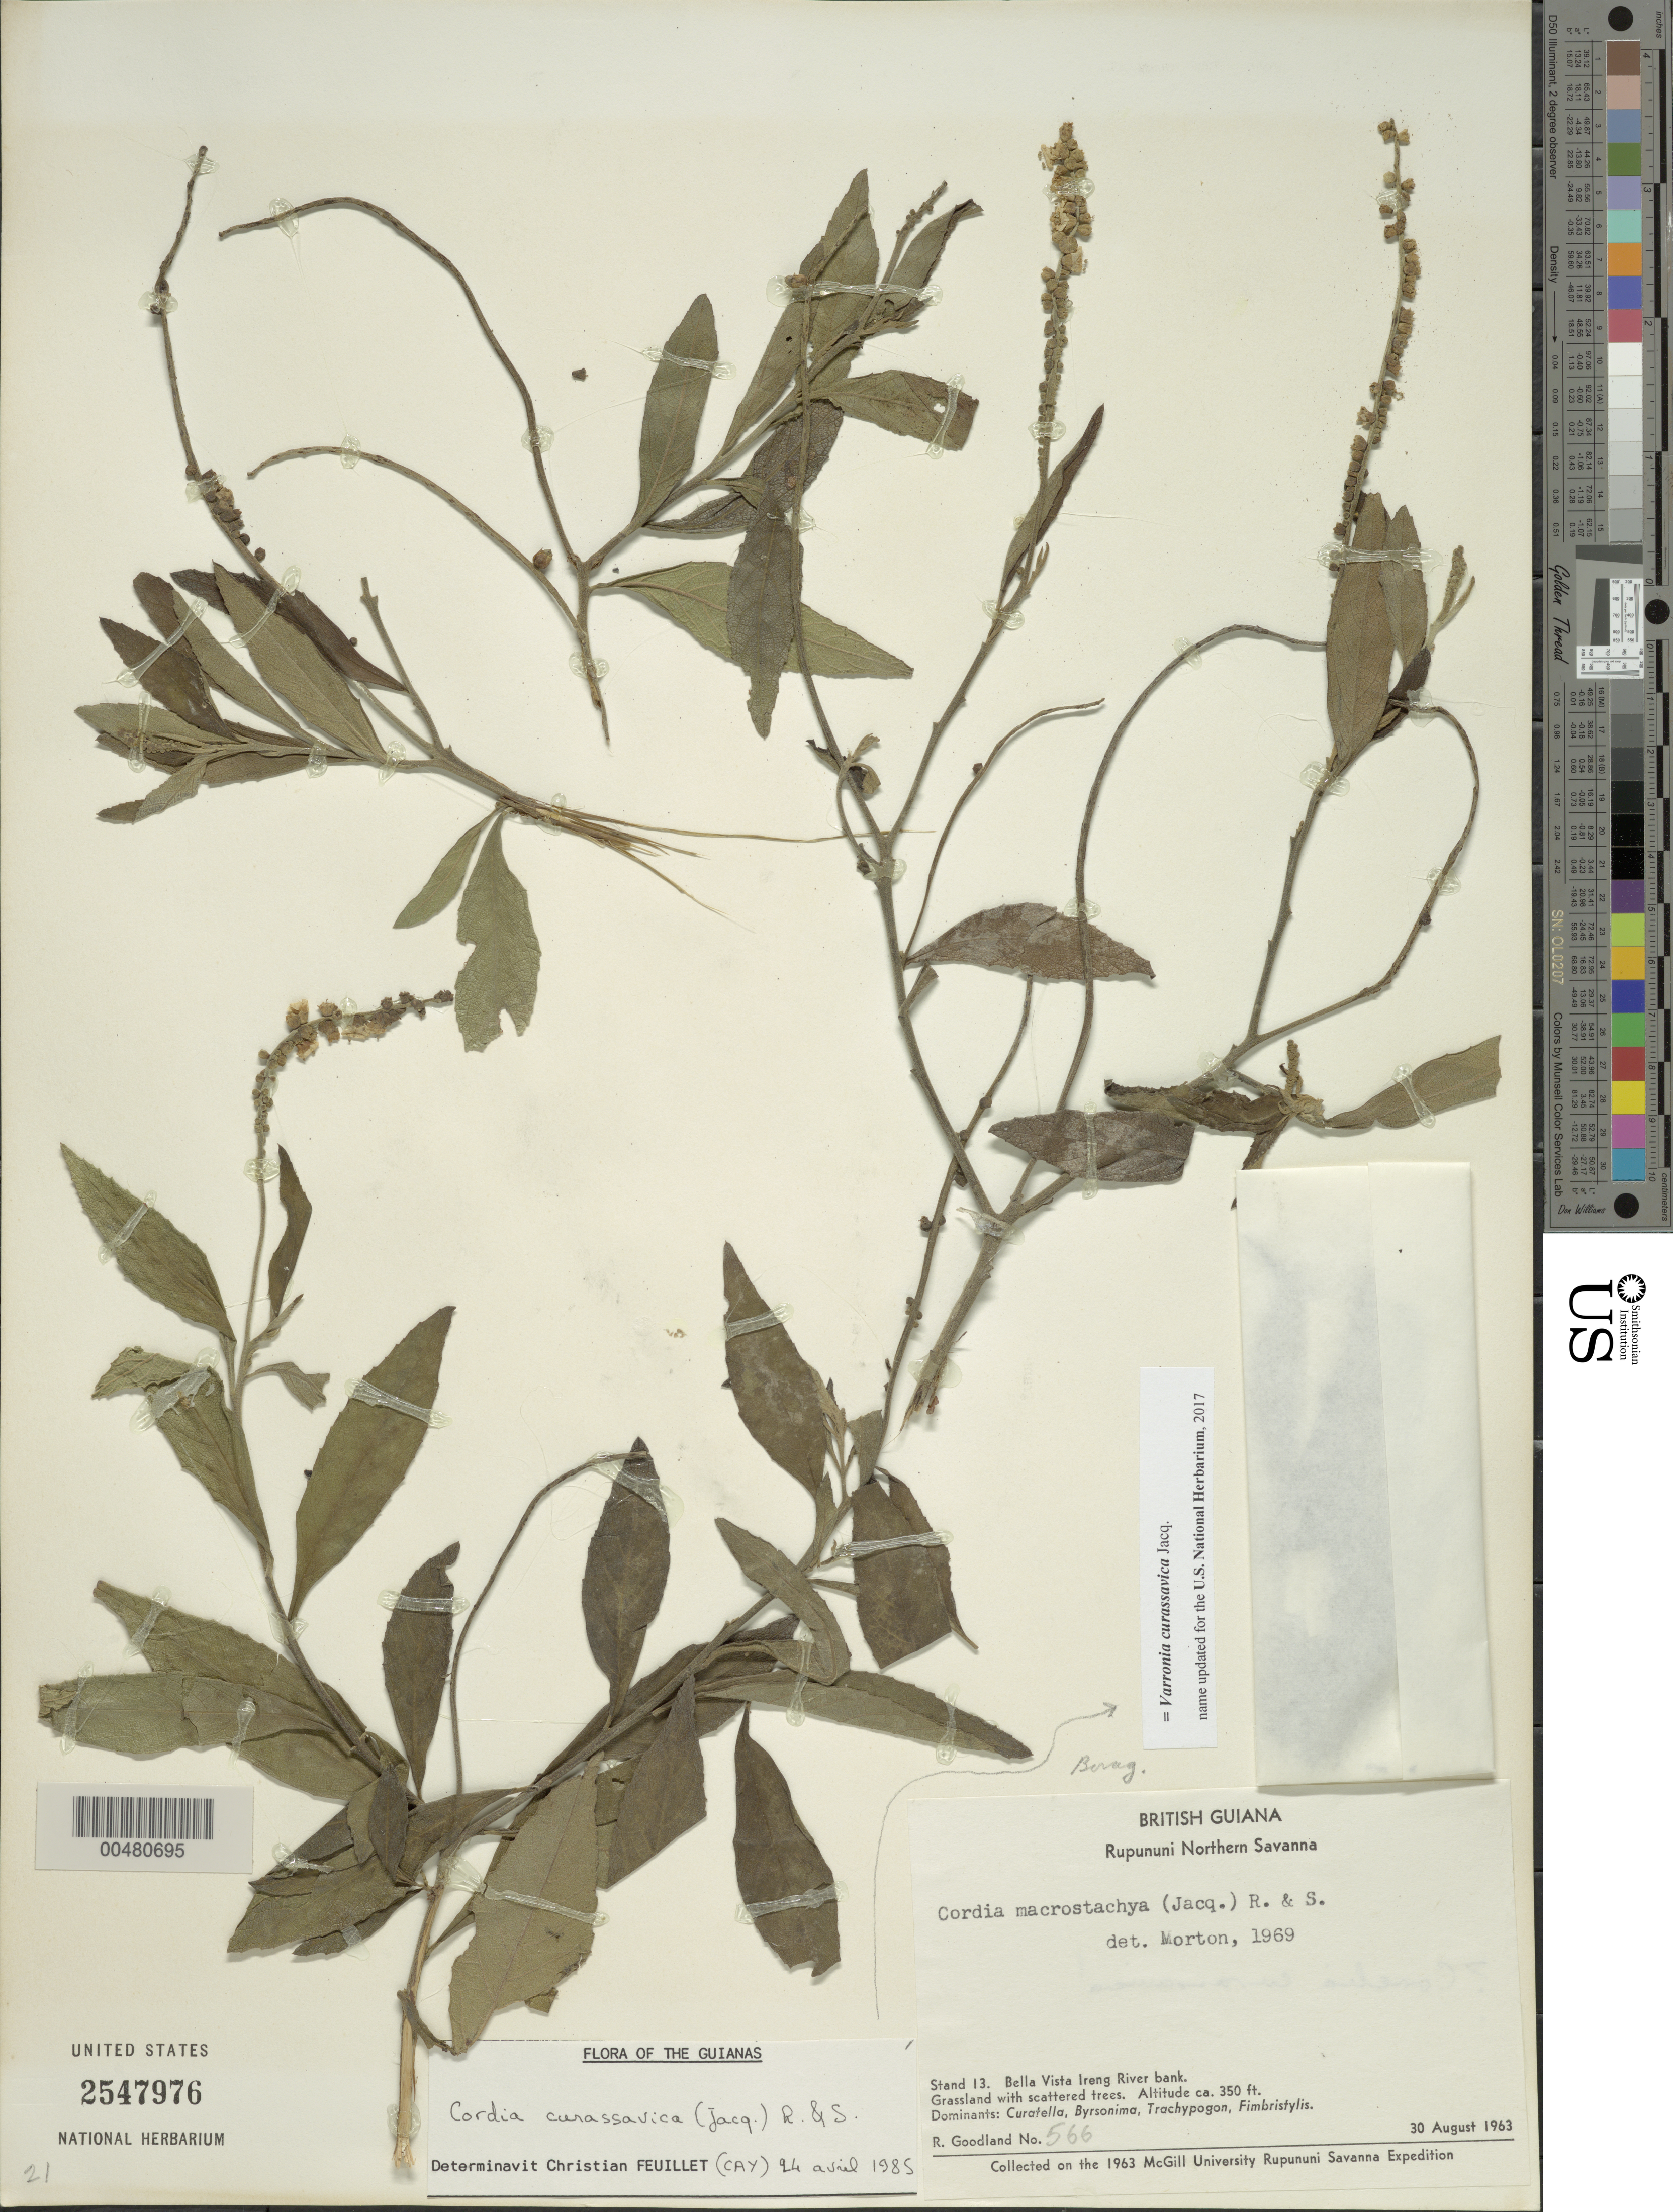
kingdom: Plantae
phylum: Tracheophyta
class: Magnoliopsida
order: Boraginales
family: Cordiaceae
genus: Varronia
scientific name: Varronia curassavica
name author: Jacq.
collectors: R. Goodland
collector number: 566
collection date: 1963-08-30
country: Guyana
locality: British Guiana, Stand 13, Bella Vista Ireng River Bank. Rupununi Northern Savanna.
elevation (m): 107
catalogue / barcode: US 2547976